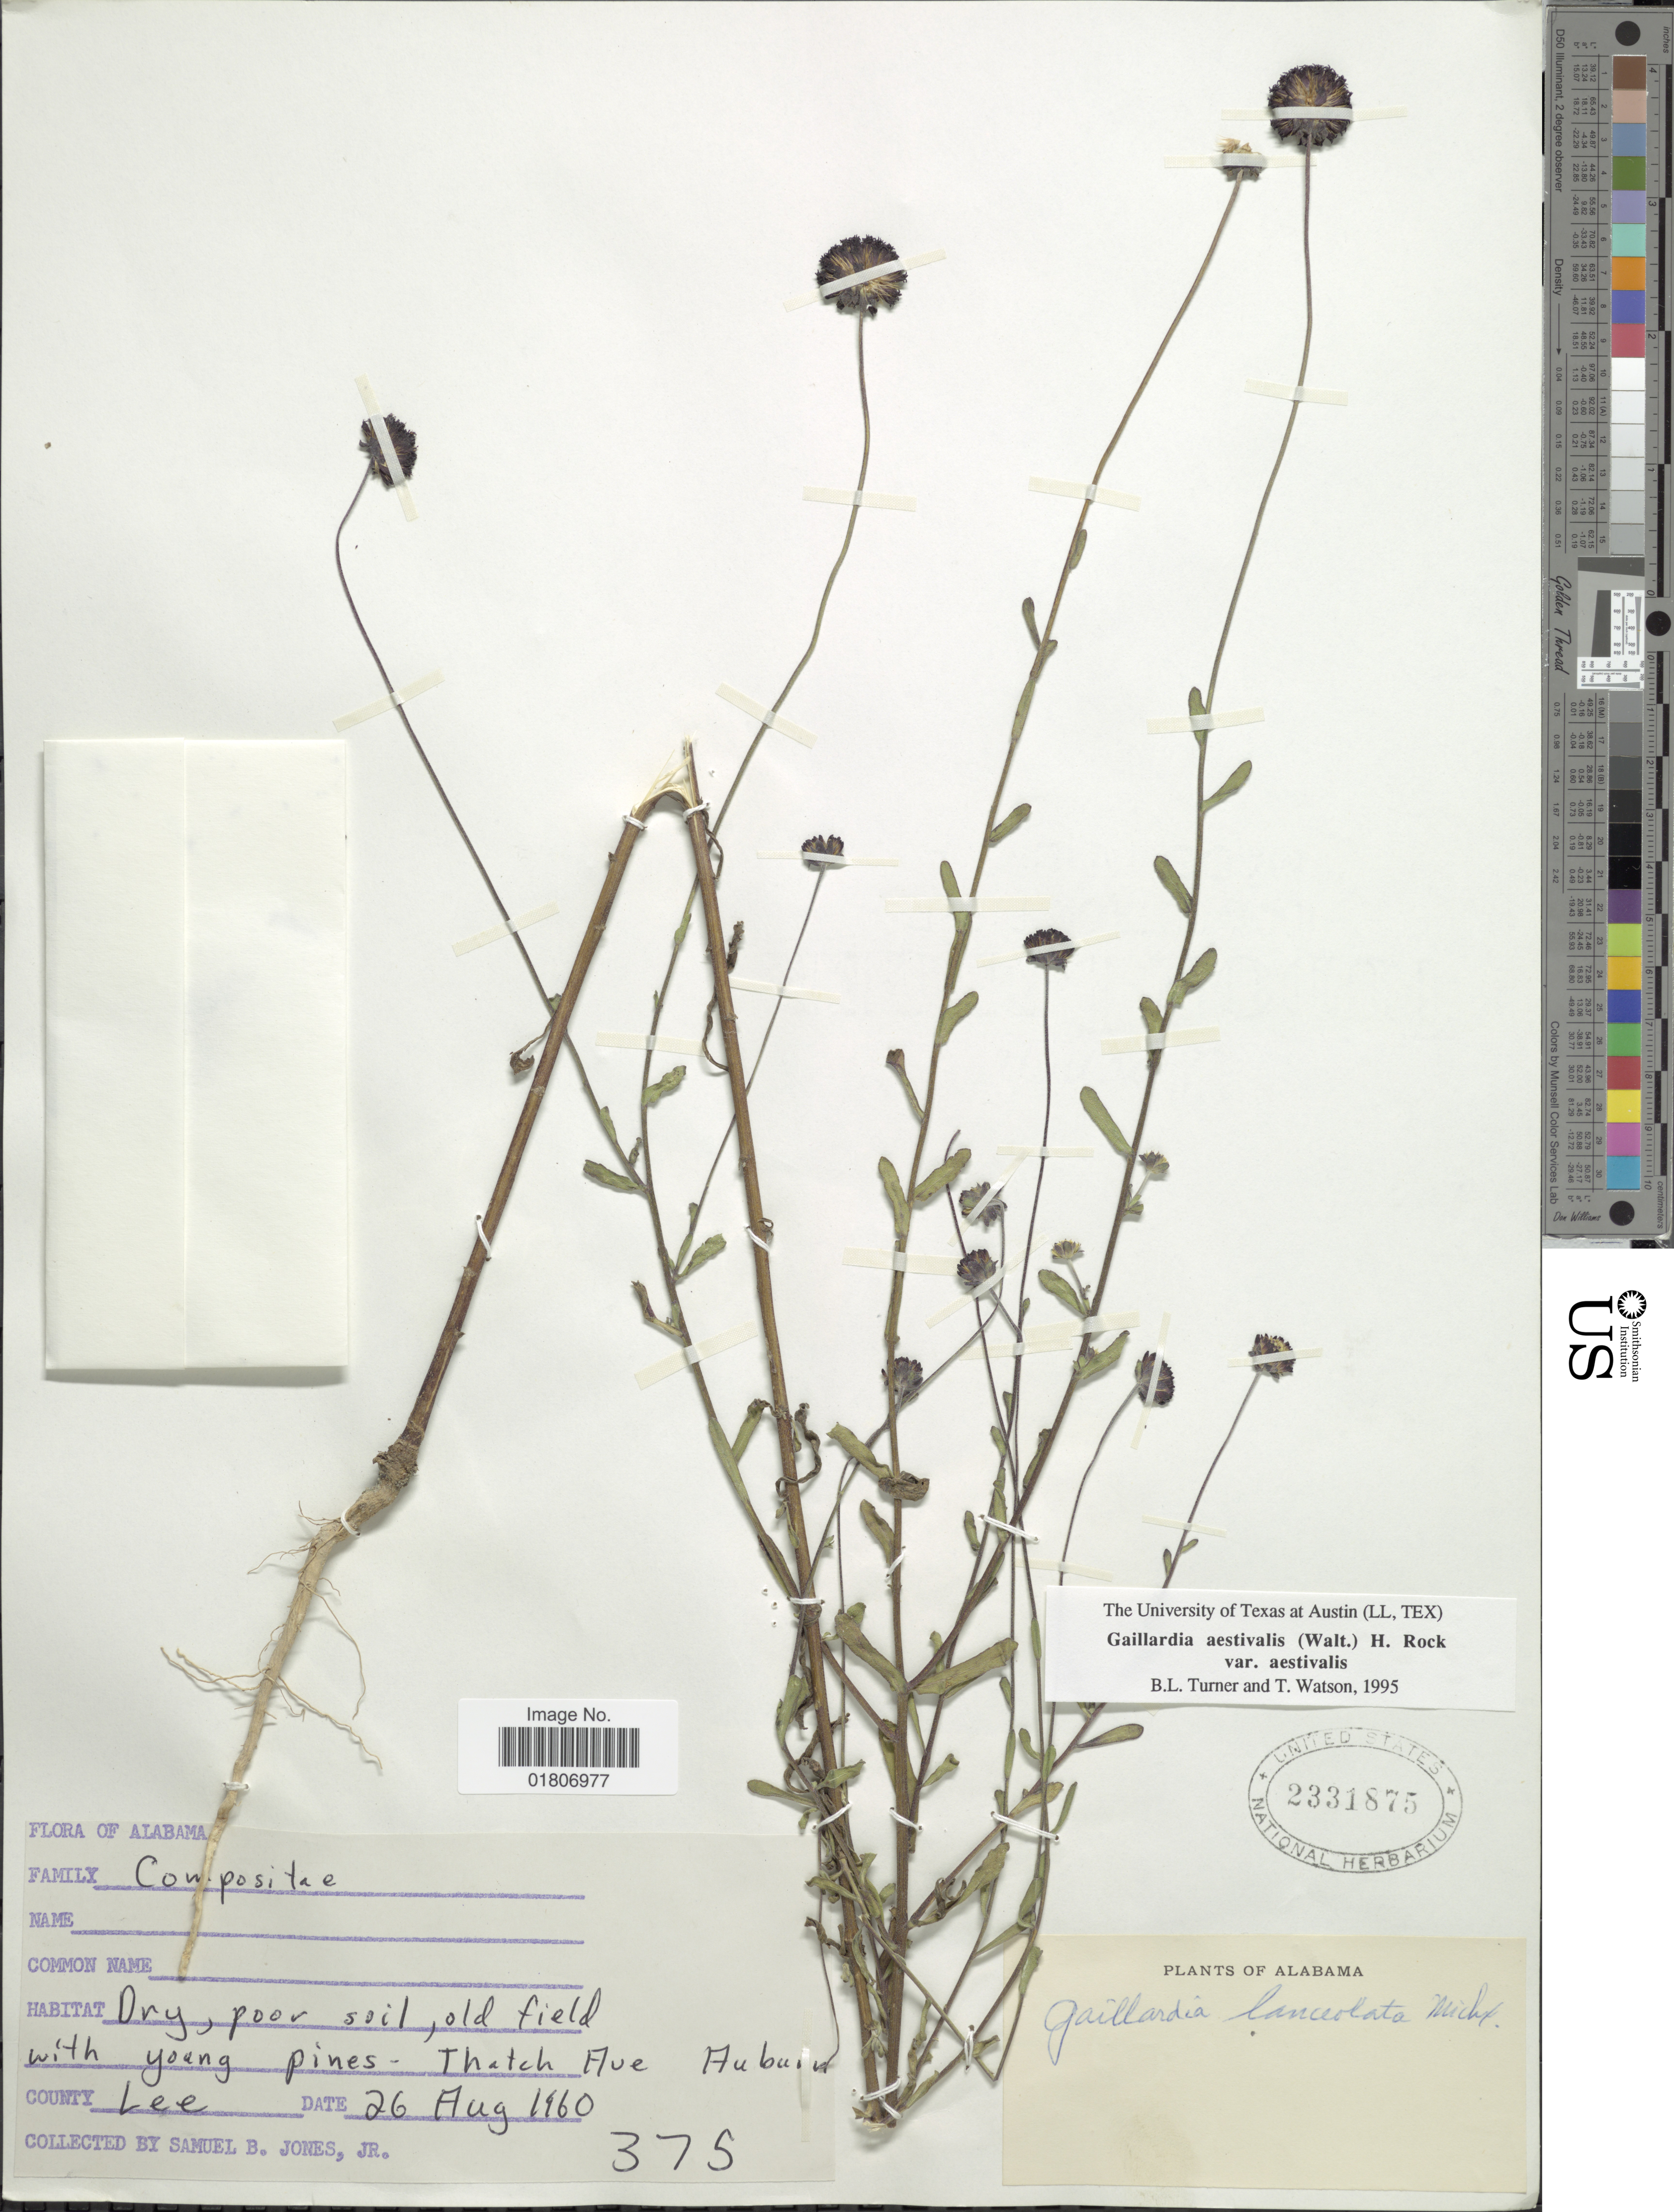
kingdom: Plantae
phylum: Tracheophyta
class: Magnoliopsida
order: Asterales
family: Asteraceae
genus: Gaillardia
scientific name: Gaillardia aestivalis var. aestivalis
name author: (Walter) H. Rock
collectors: S. B. Jones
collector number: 375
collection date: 1960-08-26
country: United States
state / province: Alabama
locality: Thatch Aue Auburn County Lee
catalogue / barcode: US 2331875